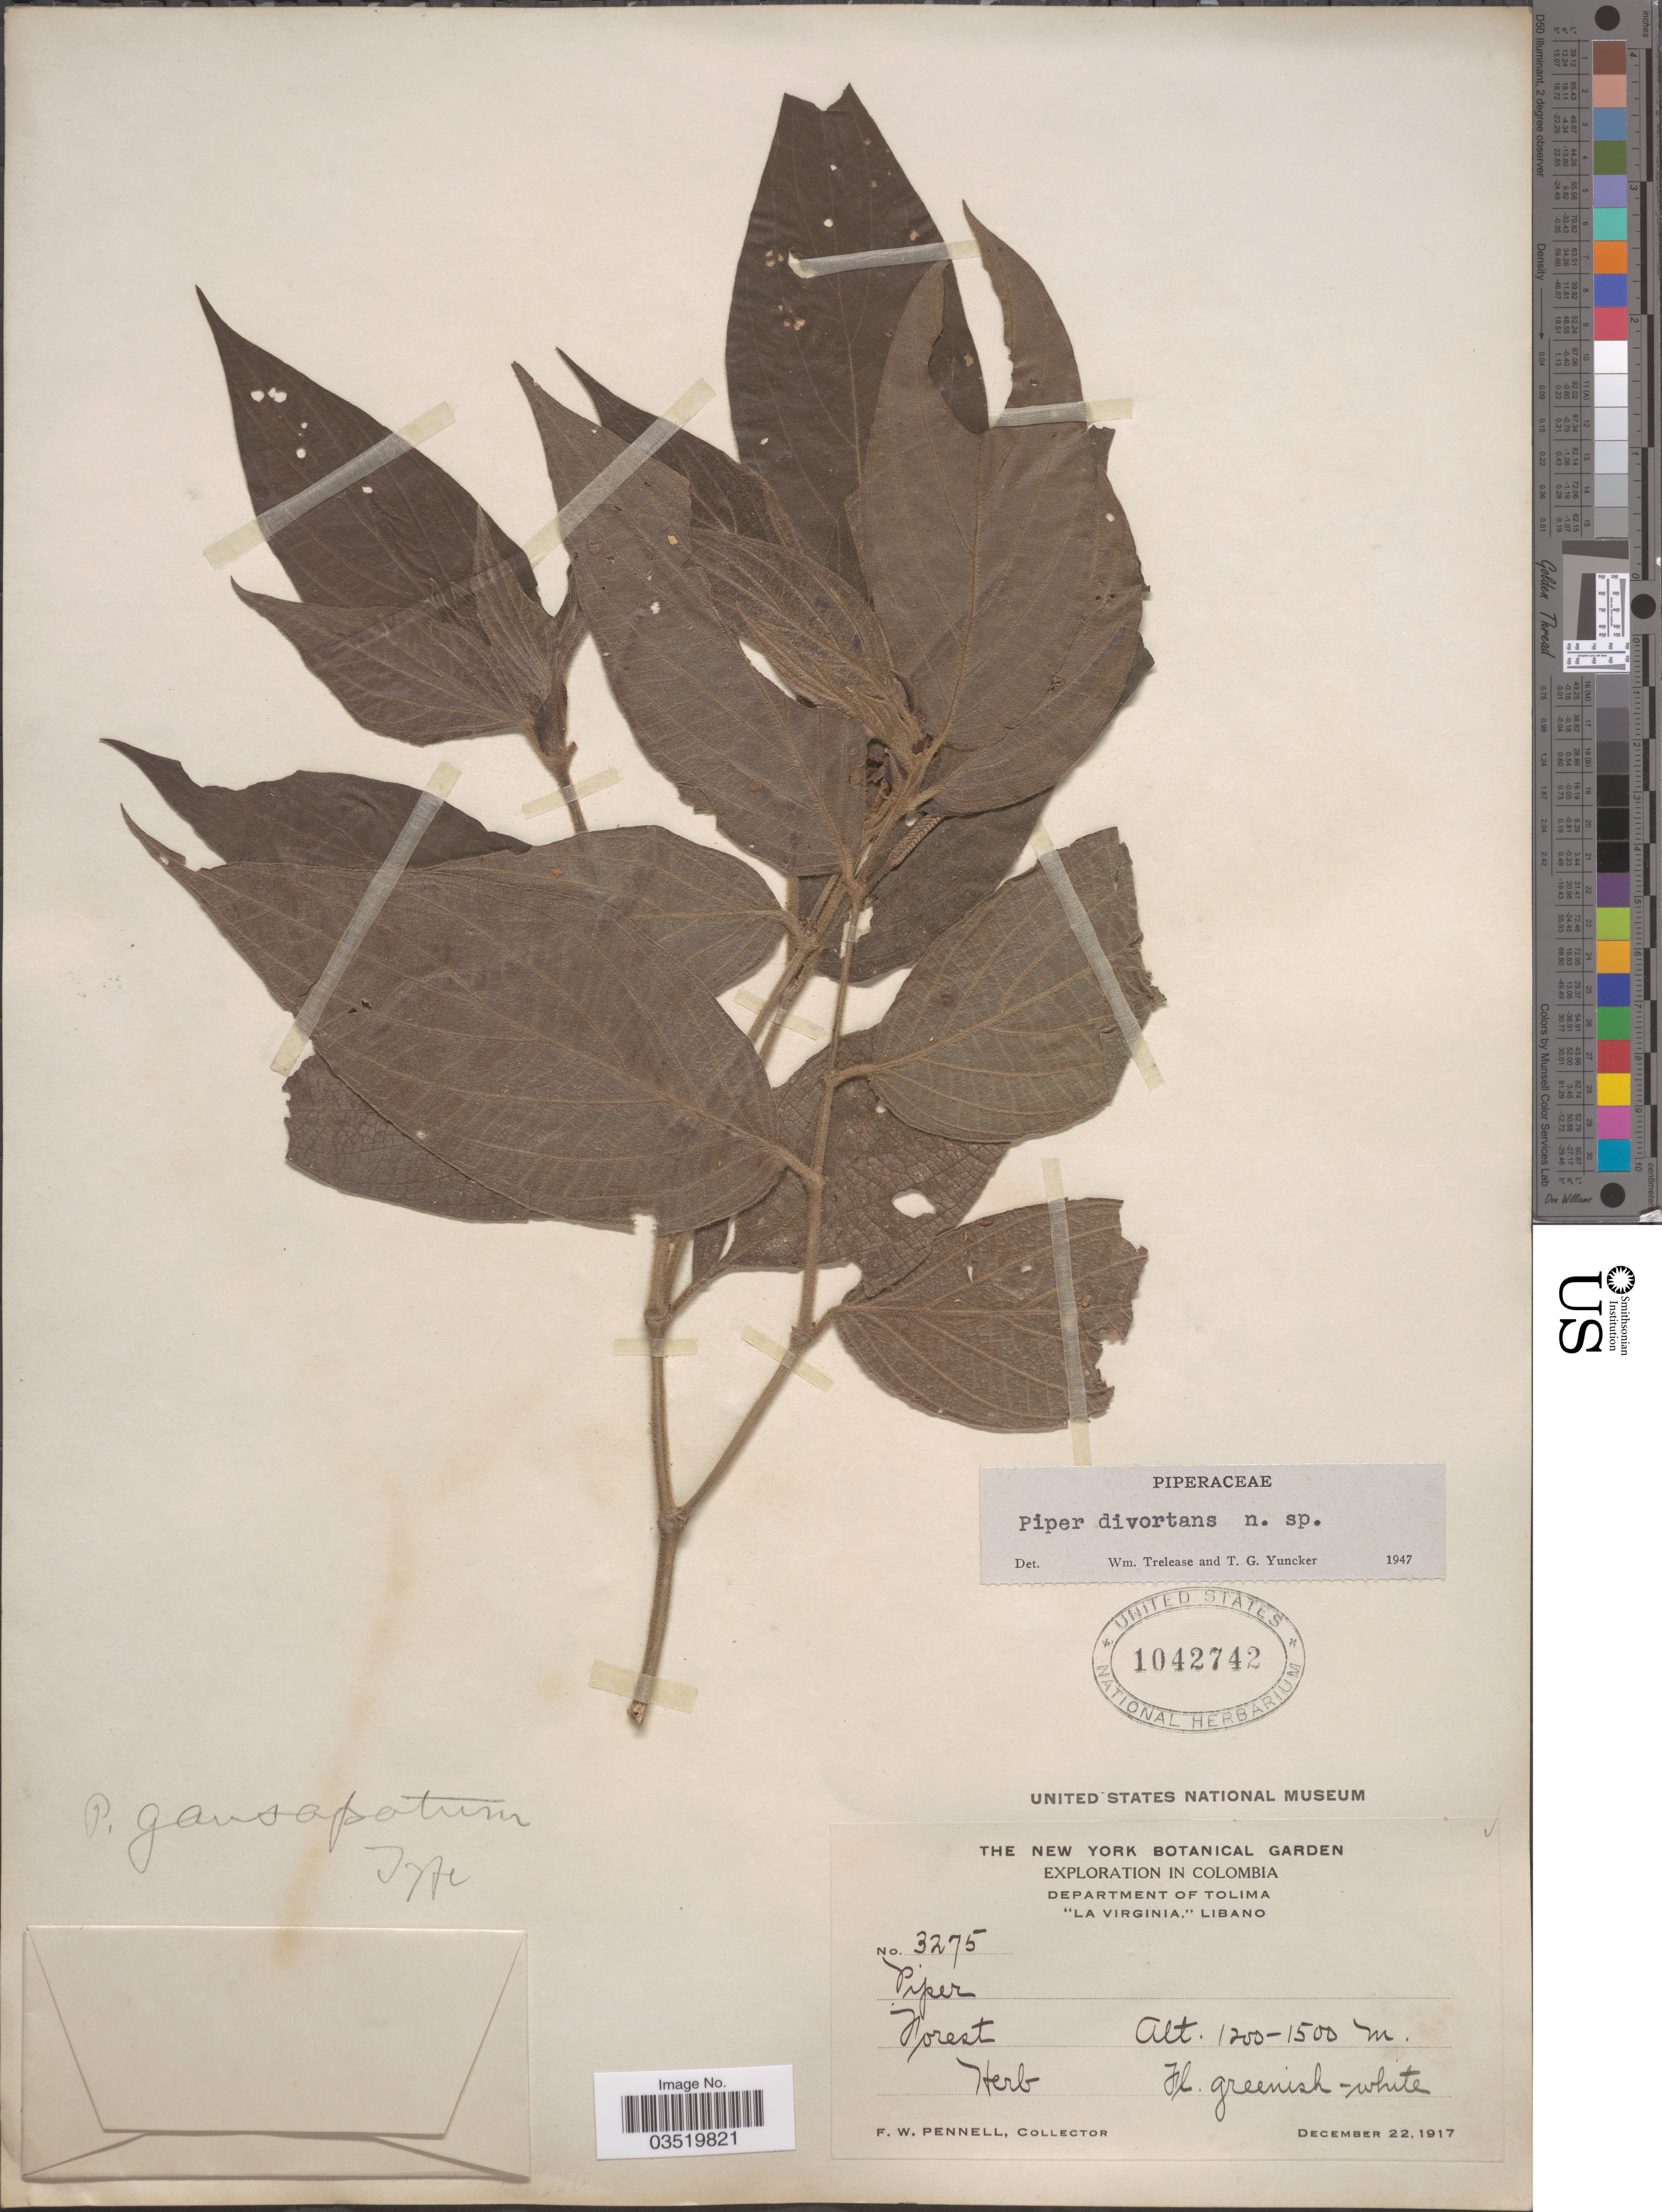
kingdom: Plantae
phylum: Tracheophyta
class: Magnoliopsida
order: Piperales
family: Piperaceae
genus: Piper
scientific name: Piper divortans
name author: Trel. & Yunck.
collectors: F. W. Pennell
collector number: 3275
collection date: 1917-12-22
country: Colombia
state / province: Tolima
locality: Department of Tolima. "La Virginia," Libano.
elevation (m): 1200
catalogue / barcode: US 1042742